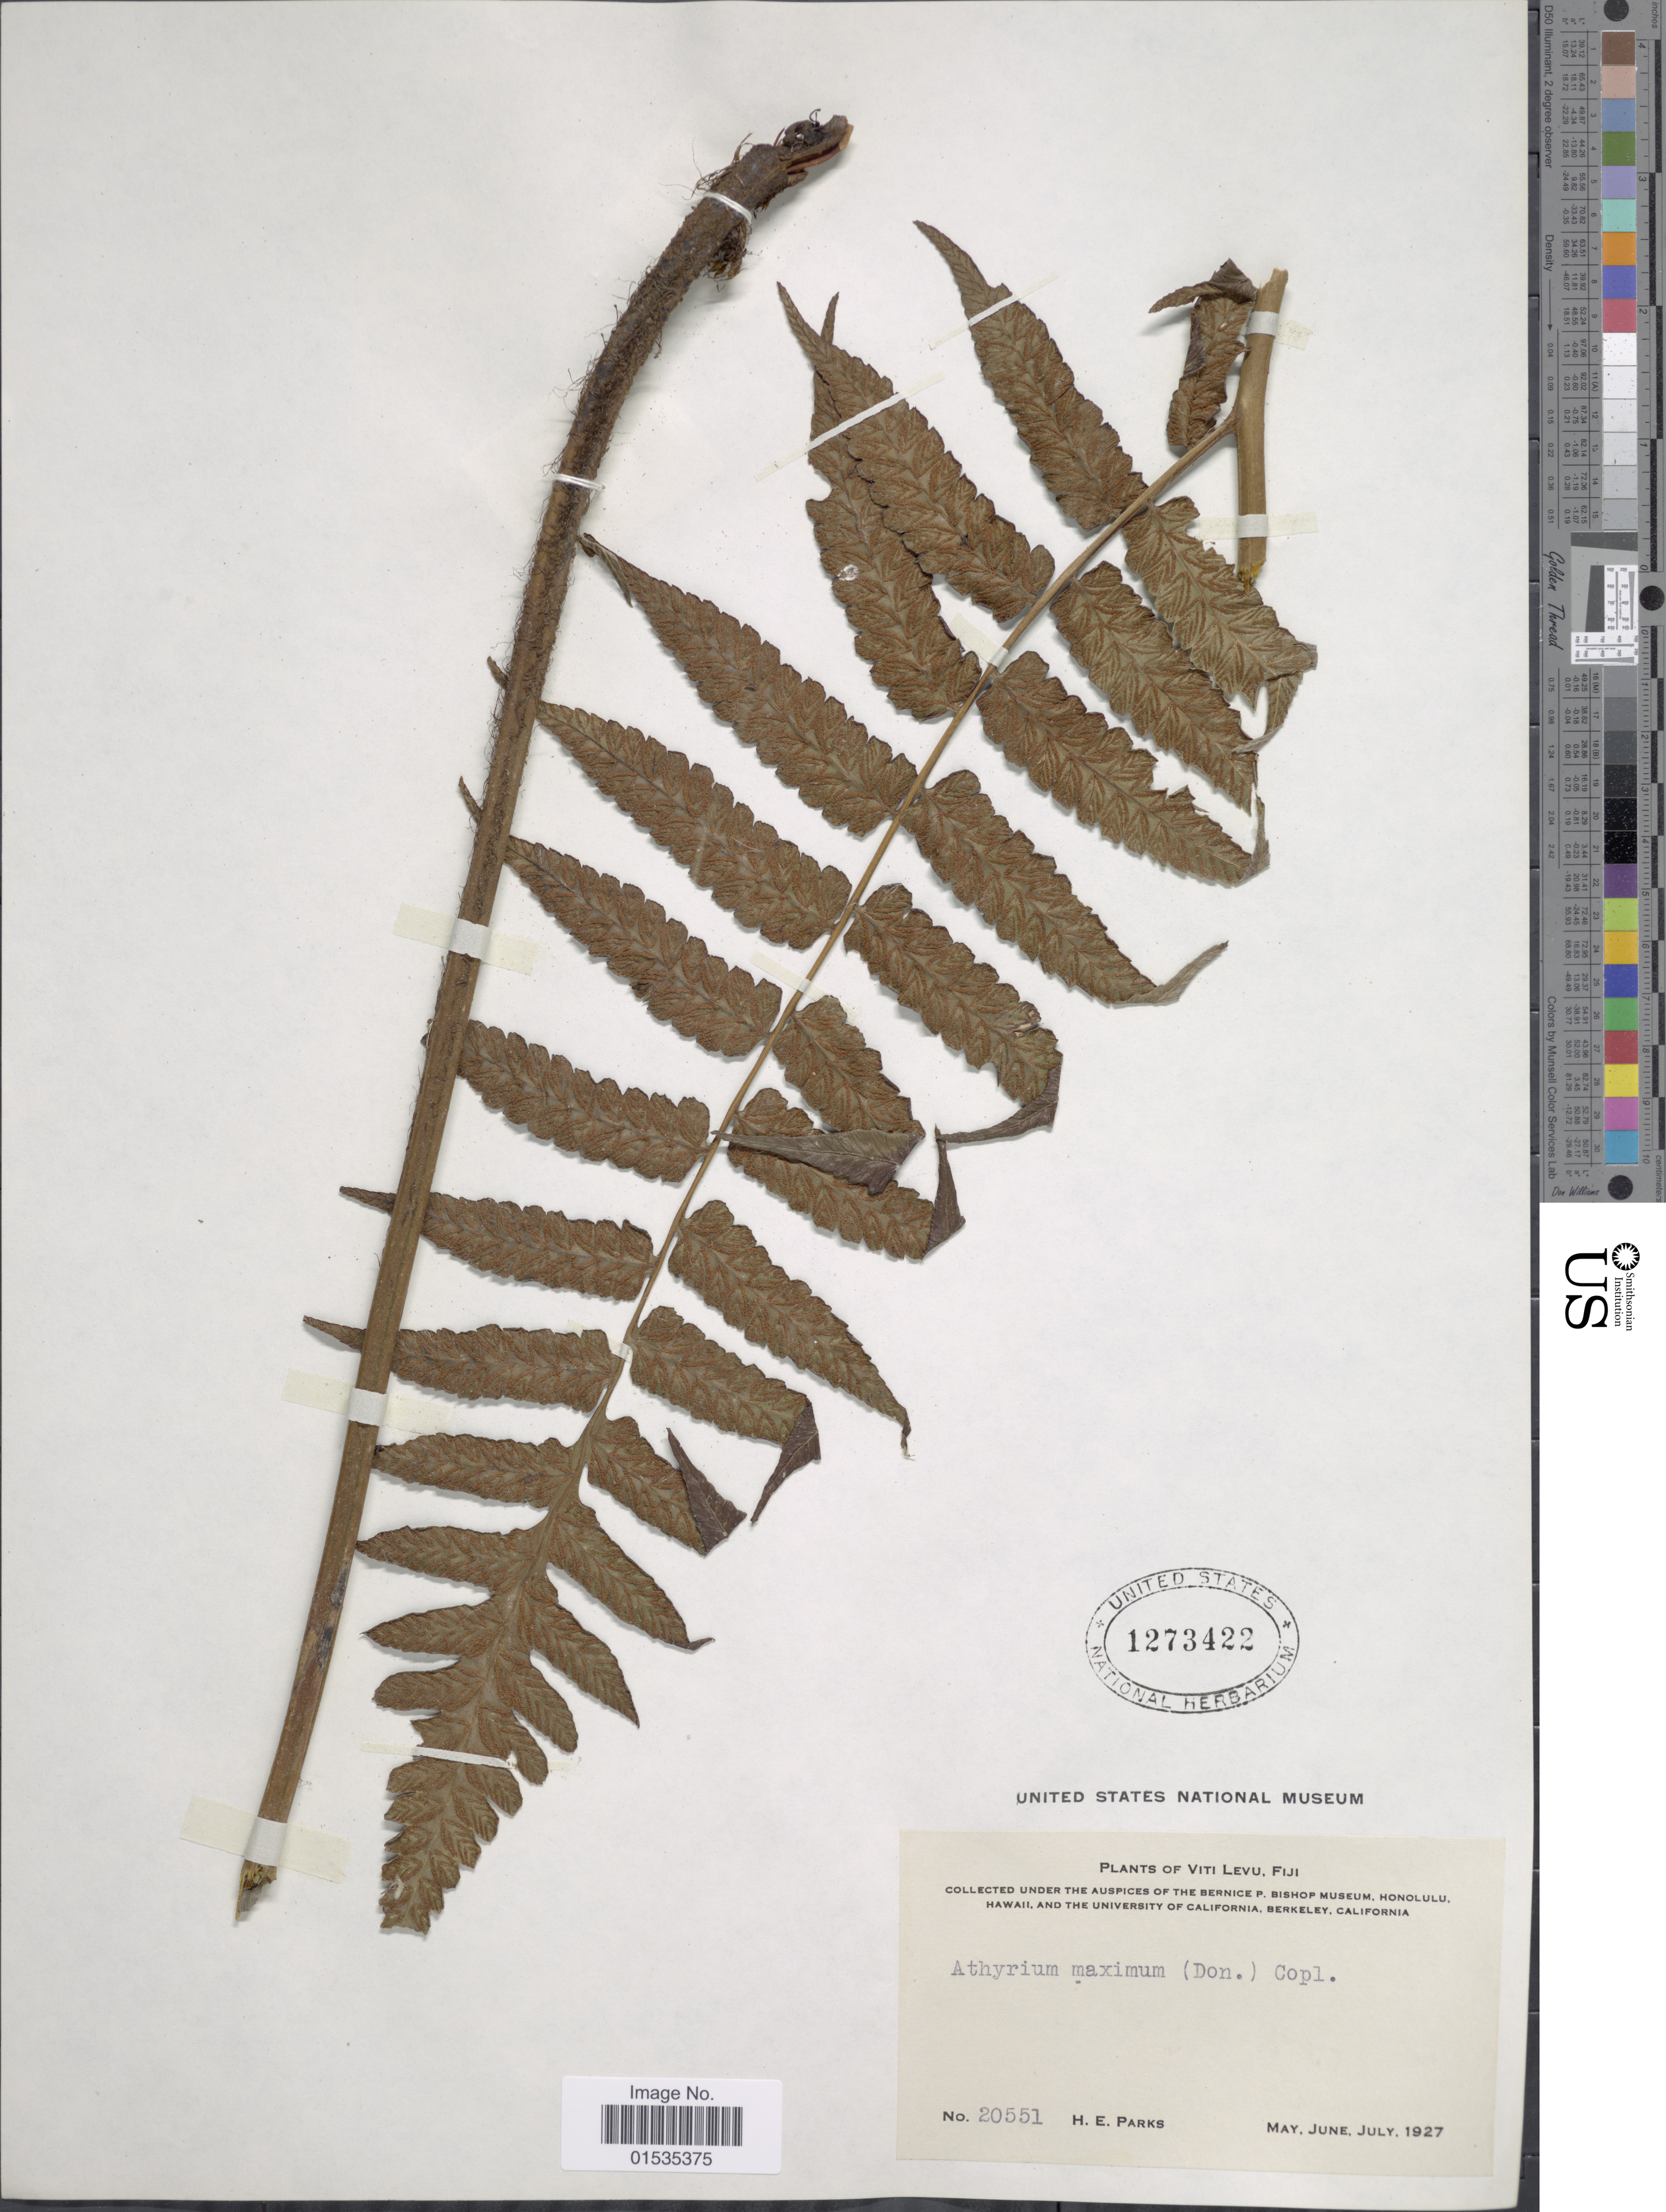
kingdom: Plantae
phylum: Tracheophyta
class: Polypodiopsida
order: Polypodiales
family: Athyriaceae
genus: Diplazium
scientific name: Diplazium dilatatum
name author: Blume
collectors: H. E. Parks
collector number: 20551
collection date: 1927-05/1927-07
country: Fiji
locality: Viti Levu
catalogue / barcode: US 1273422